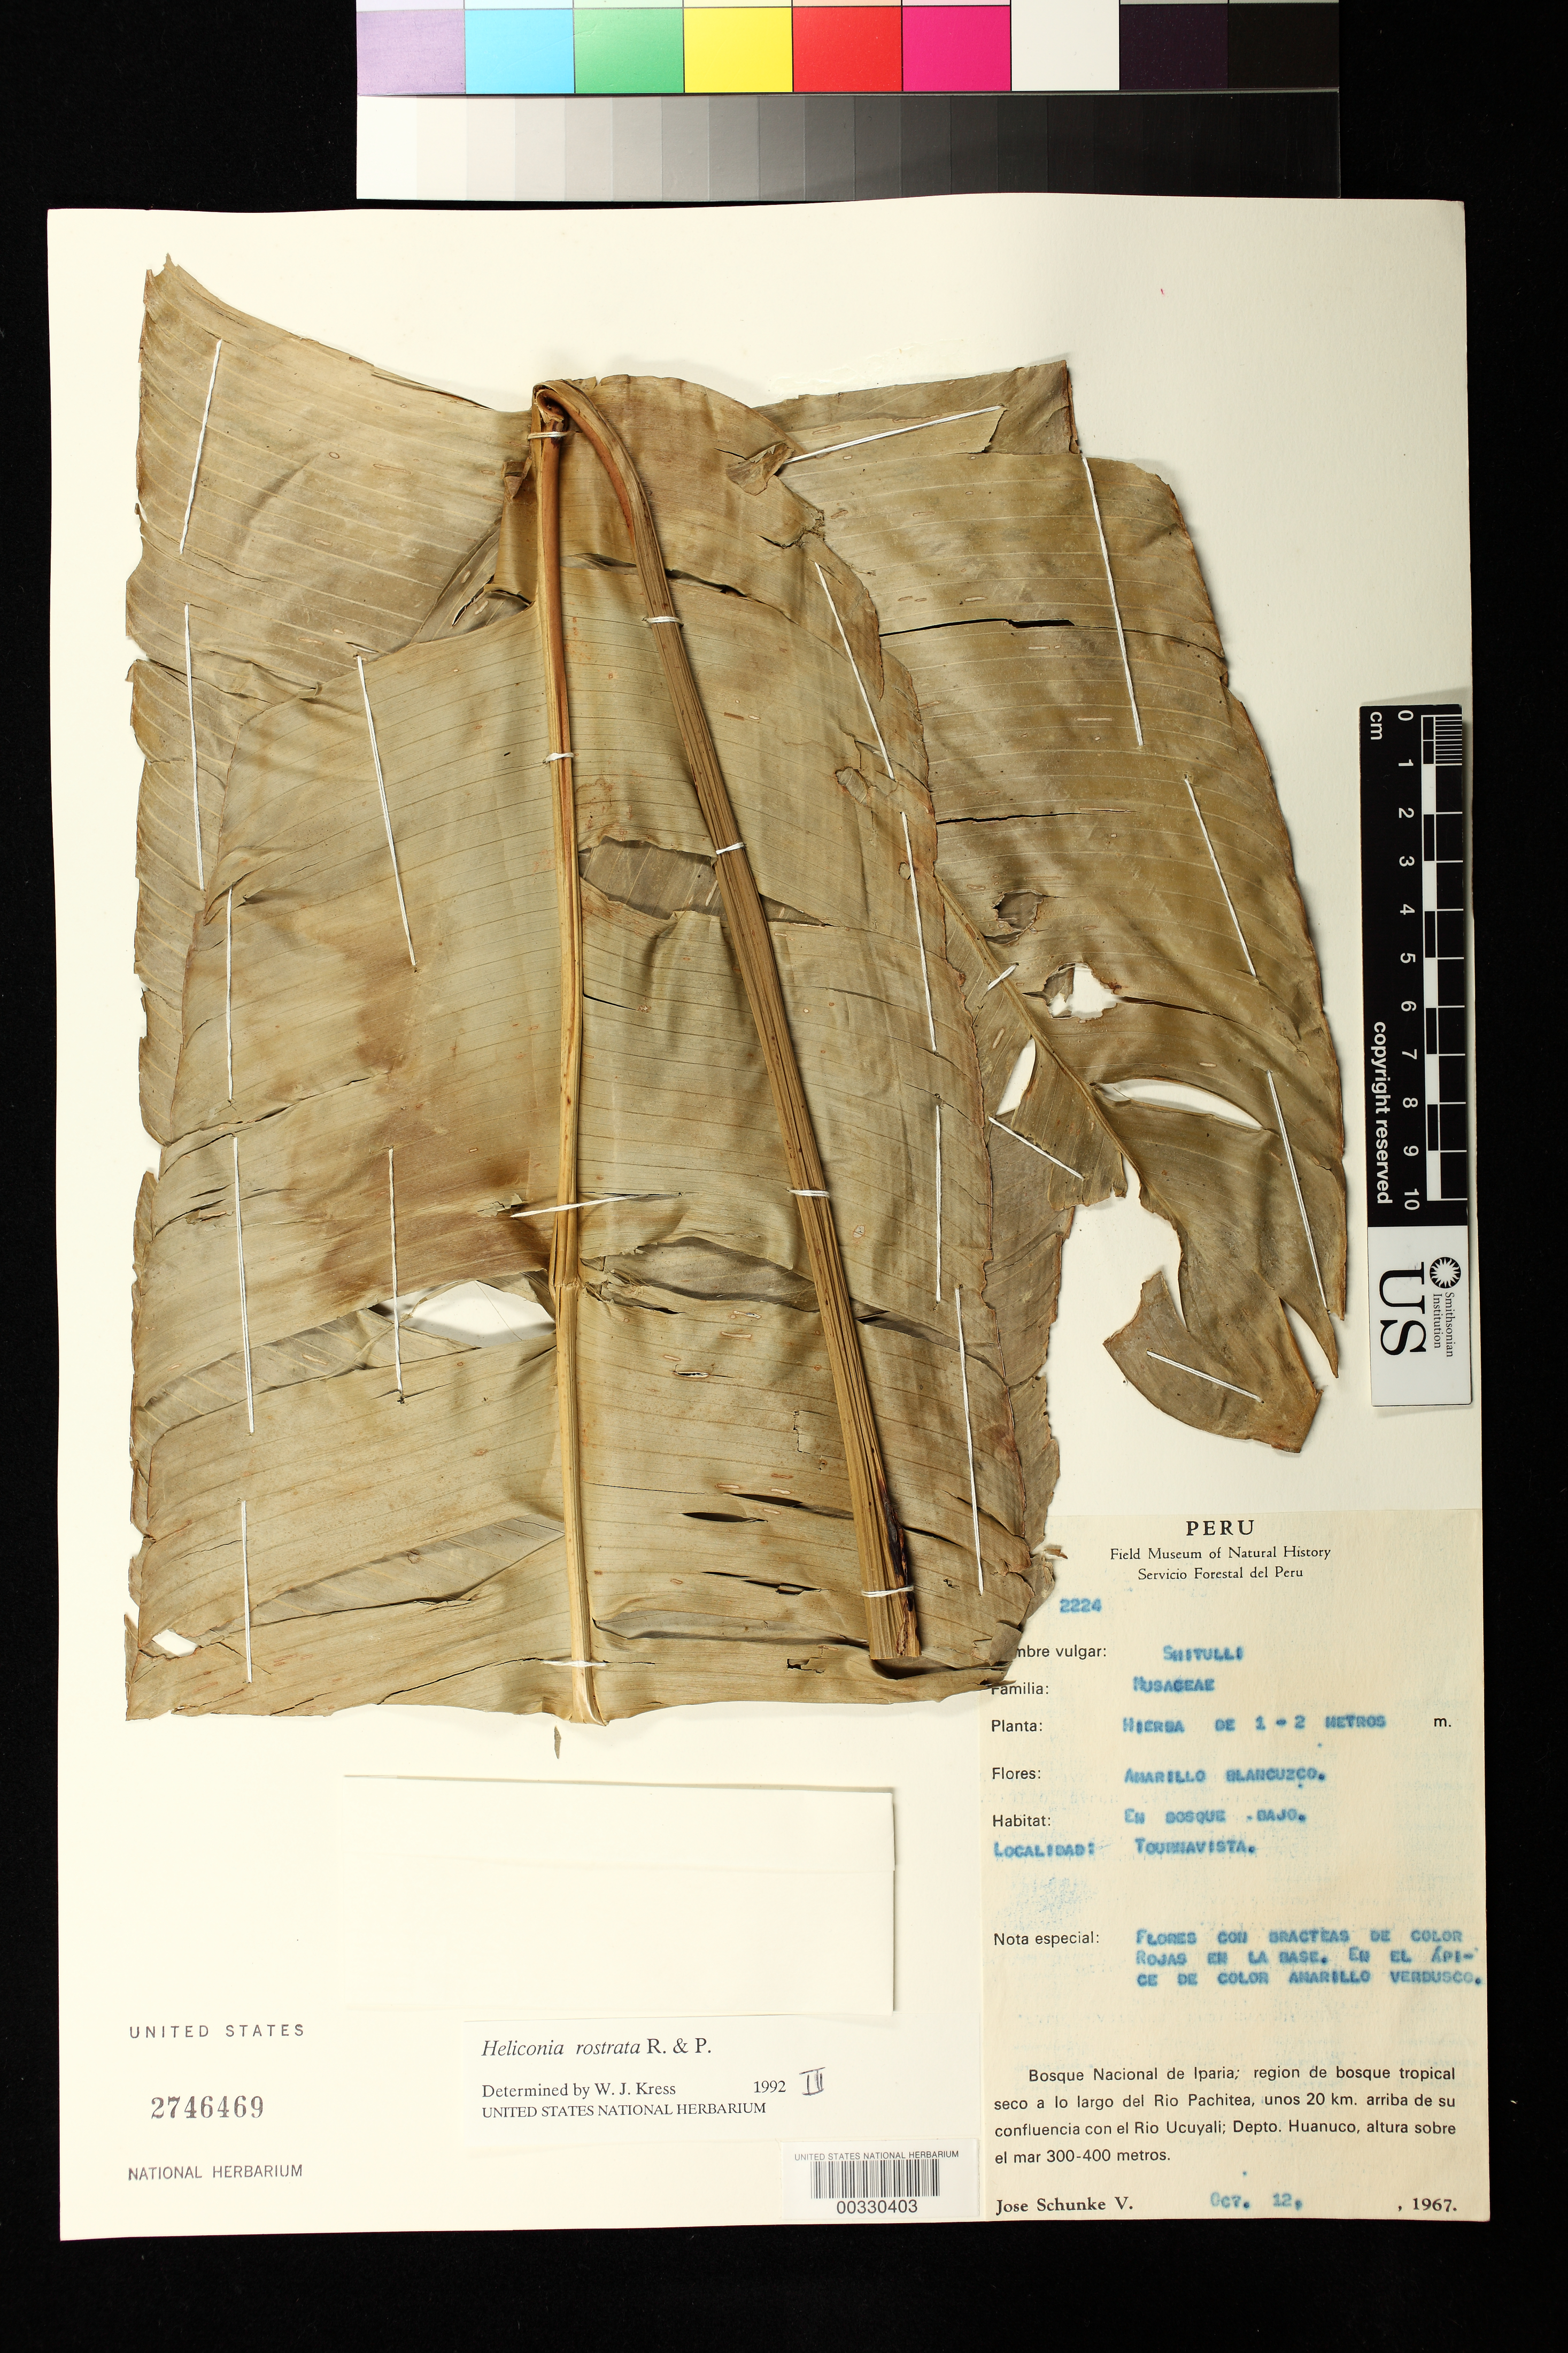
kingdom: Plantae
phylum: Tracheophyta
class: Liliopsida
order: Zingiberales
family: Heliconiaceae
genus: Heliconia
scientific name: Heliconia rostrata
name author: Ruiz & Pav.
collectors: J. Schunke Vigo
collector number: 2224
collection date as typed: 12 Oct 1967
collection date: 1967-10-12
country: Peru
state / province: Huánuco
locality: Tournavista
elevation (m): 300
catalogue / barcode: US 2746469